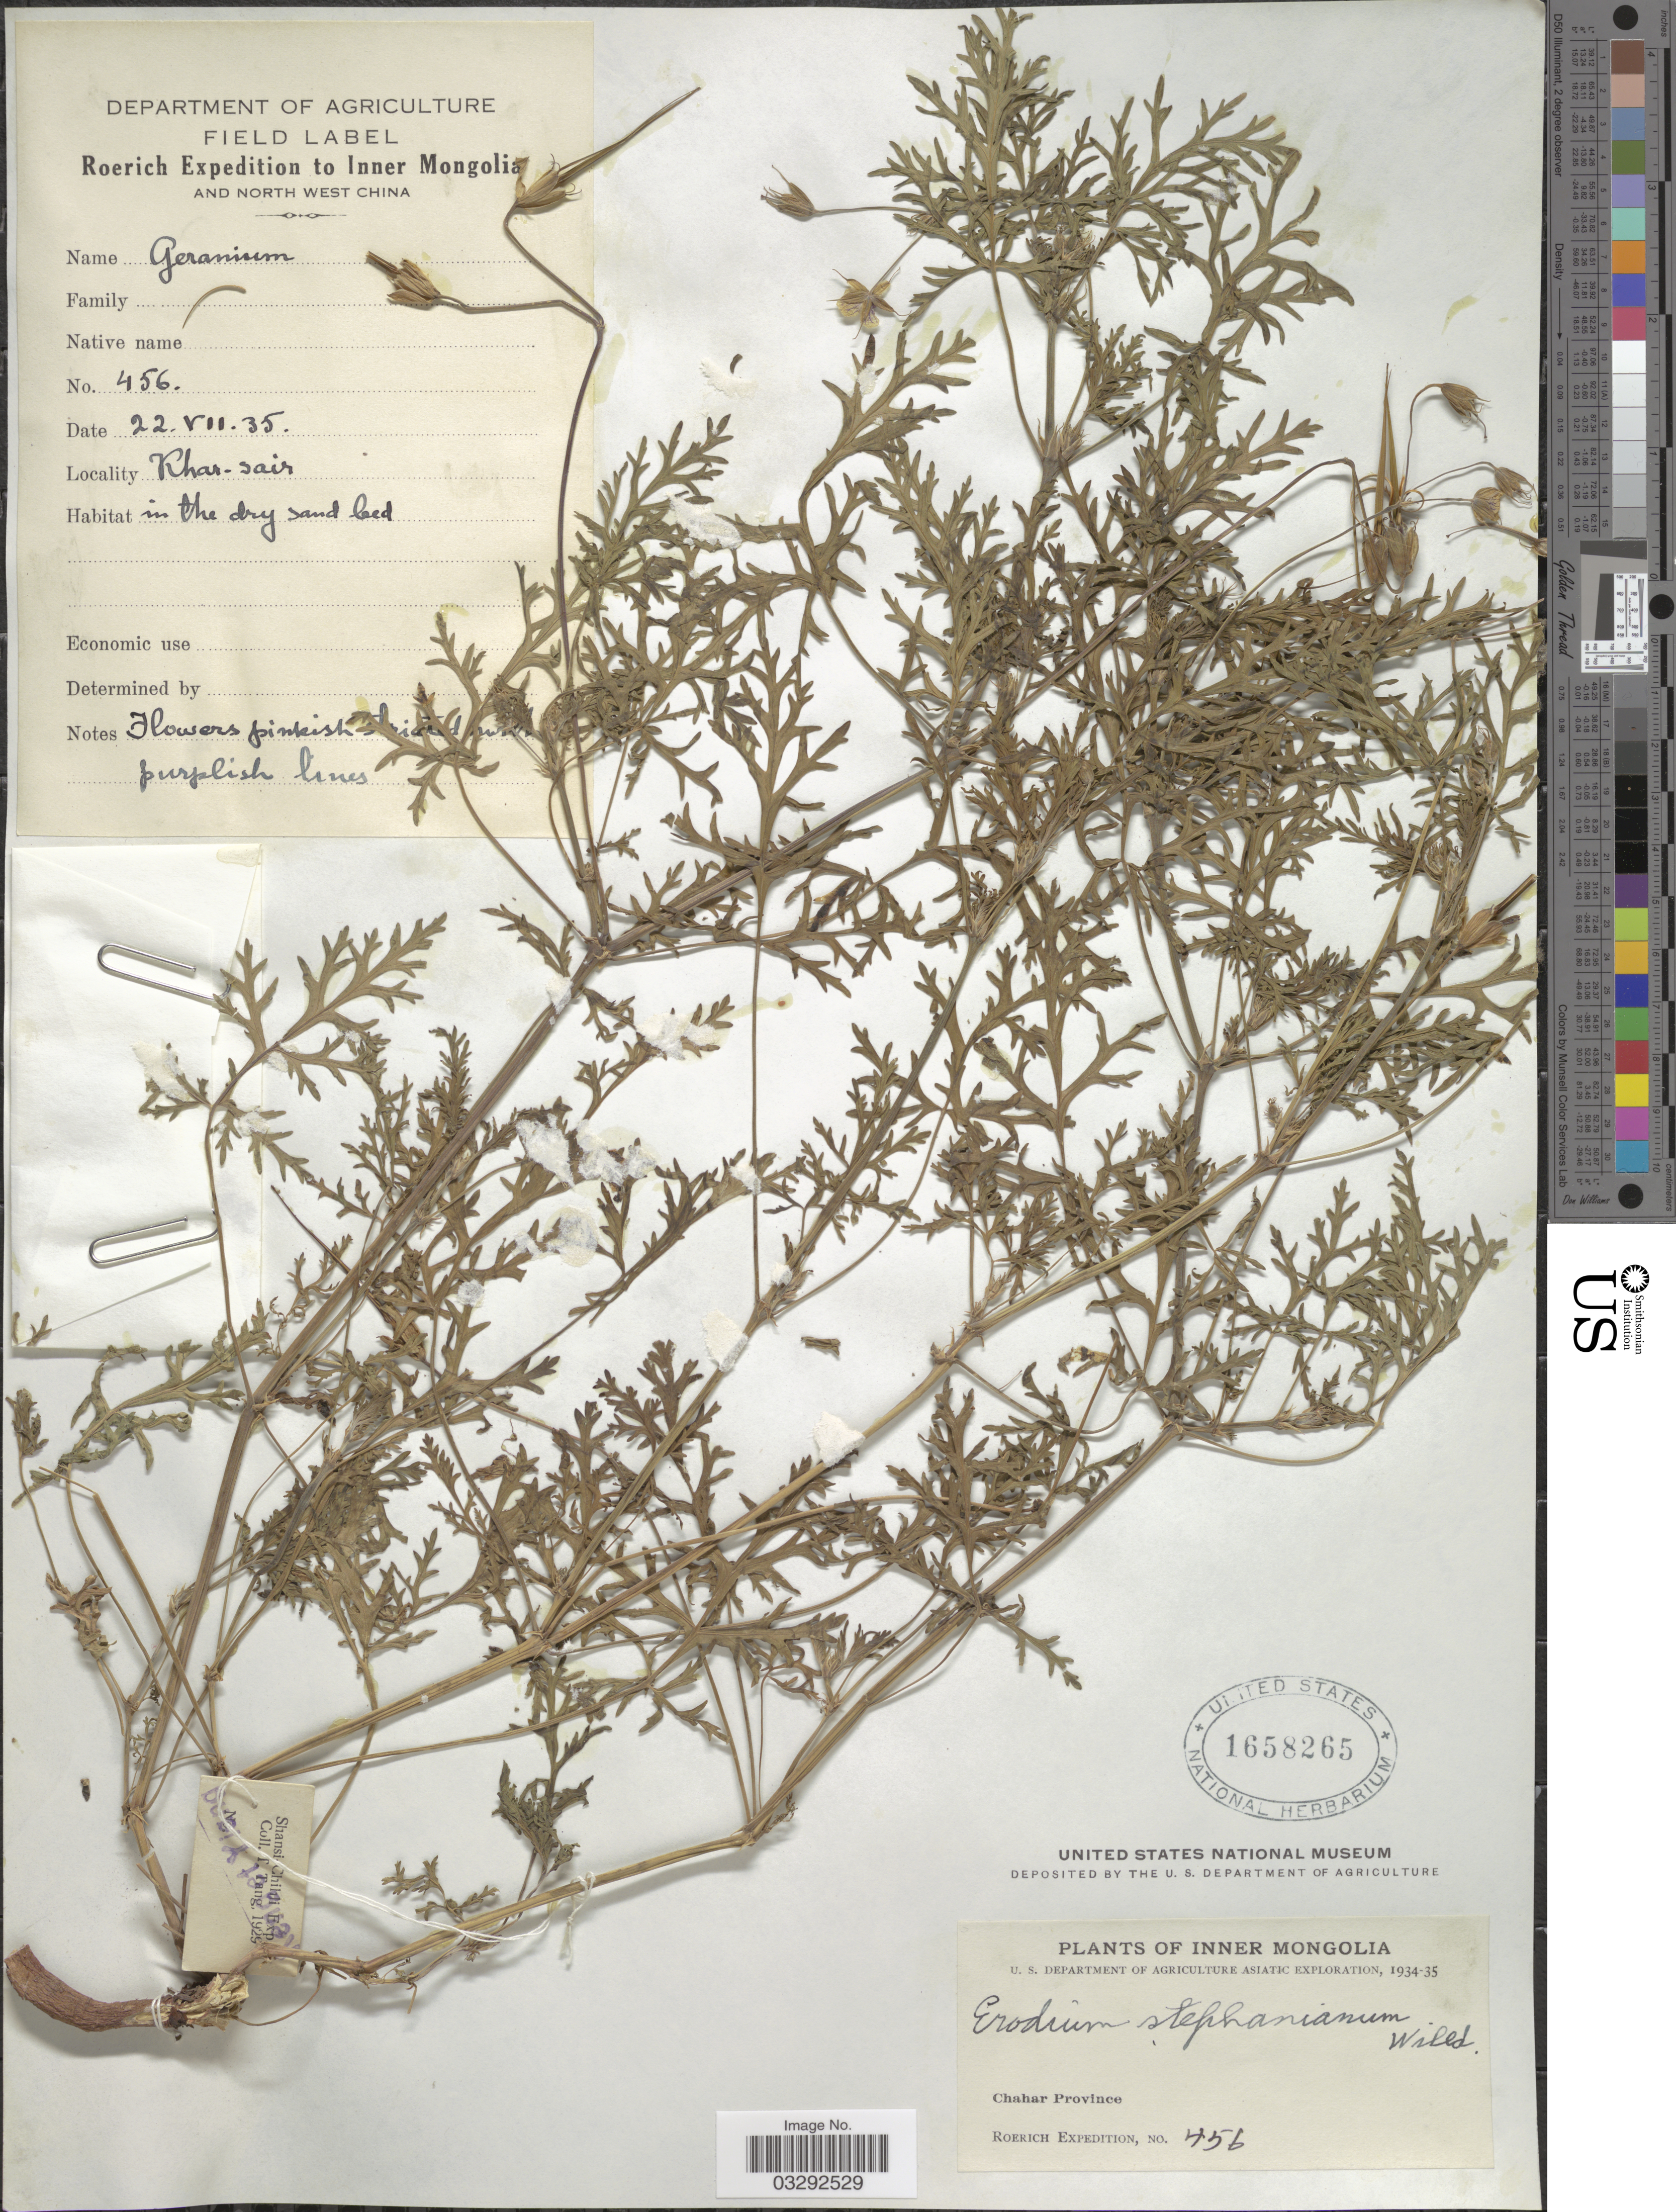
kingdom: Plantae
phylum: Tracheophyta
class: Magnoliopsida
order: Geraniales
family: Geraniaceae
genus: Erodium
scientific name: Erodium stephanianum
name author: Willd.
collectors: Roerich Expedition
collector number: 456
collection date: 1935-07-22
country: China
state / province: Nei Monggol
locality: Inner Mongolia and North West China. Khar-sair. Chahar Province.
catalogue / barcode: US 1658265